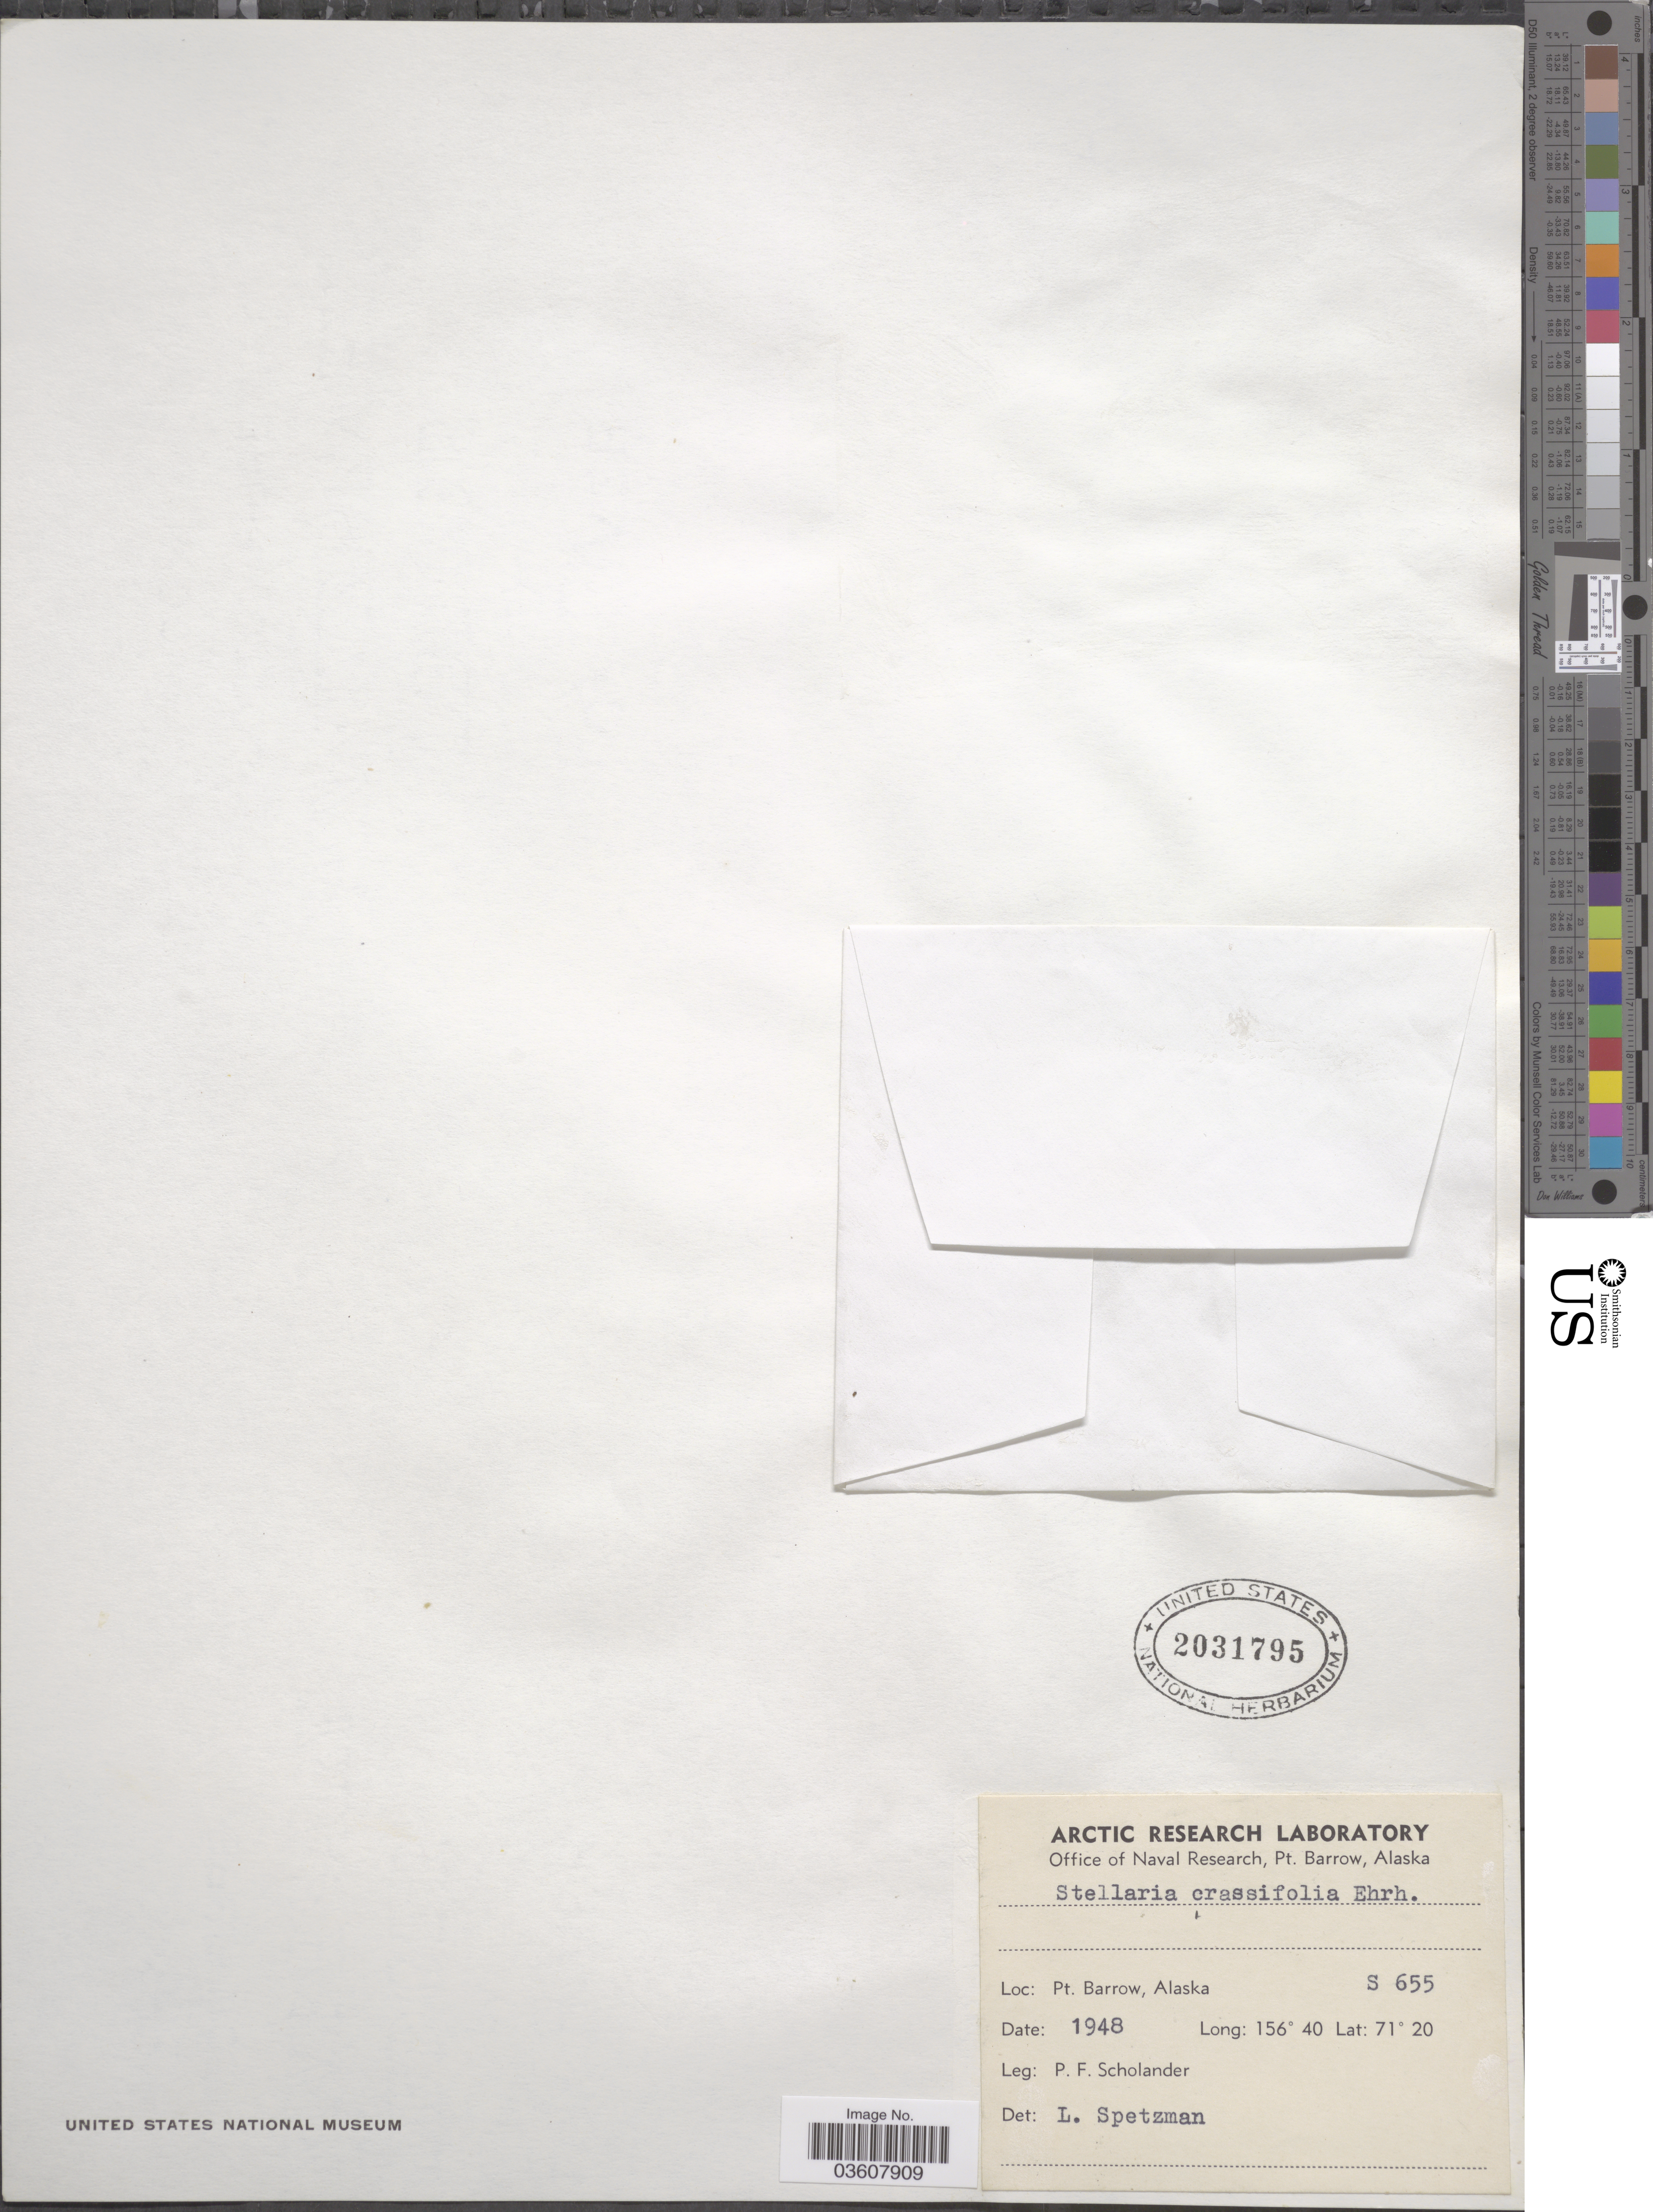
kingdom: Plantae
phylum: Tracheophyta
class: Magnoliopsida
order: Caryophyllales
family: Caryophyllaceae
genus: Stellaria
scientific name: Stellaria crassifolia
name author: Ehrh.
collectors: P. Scholander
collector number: S 655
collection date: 1948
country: United States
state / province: Alaska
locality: Pt. Barrow.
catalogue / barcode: US 2031795